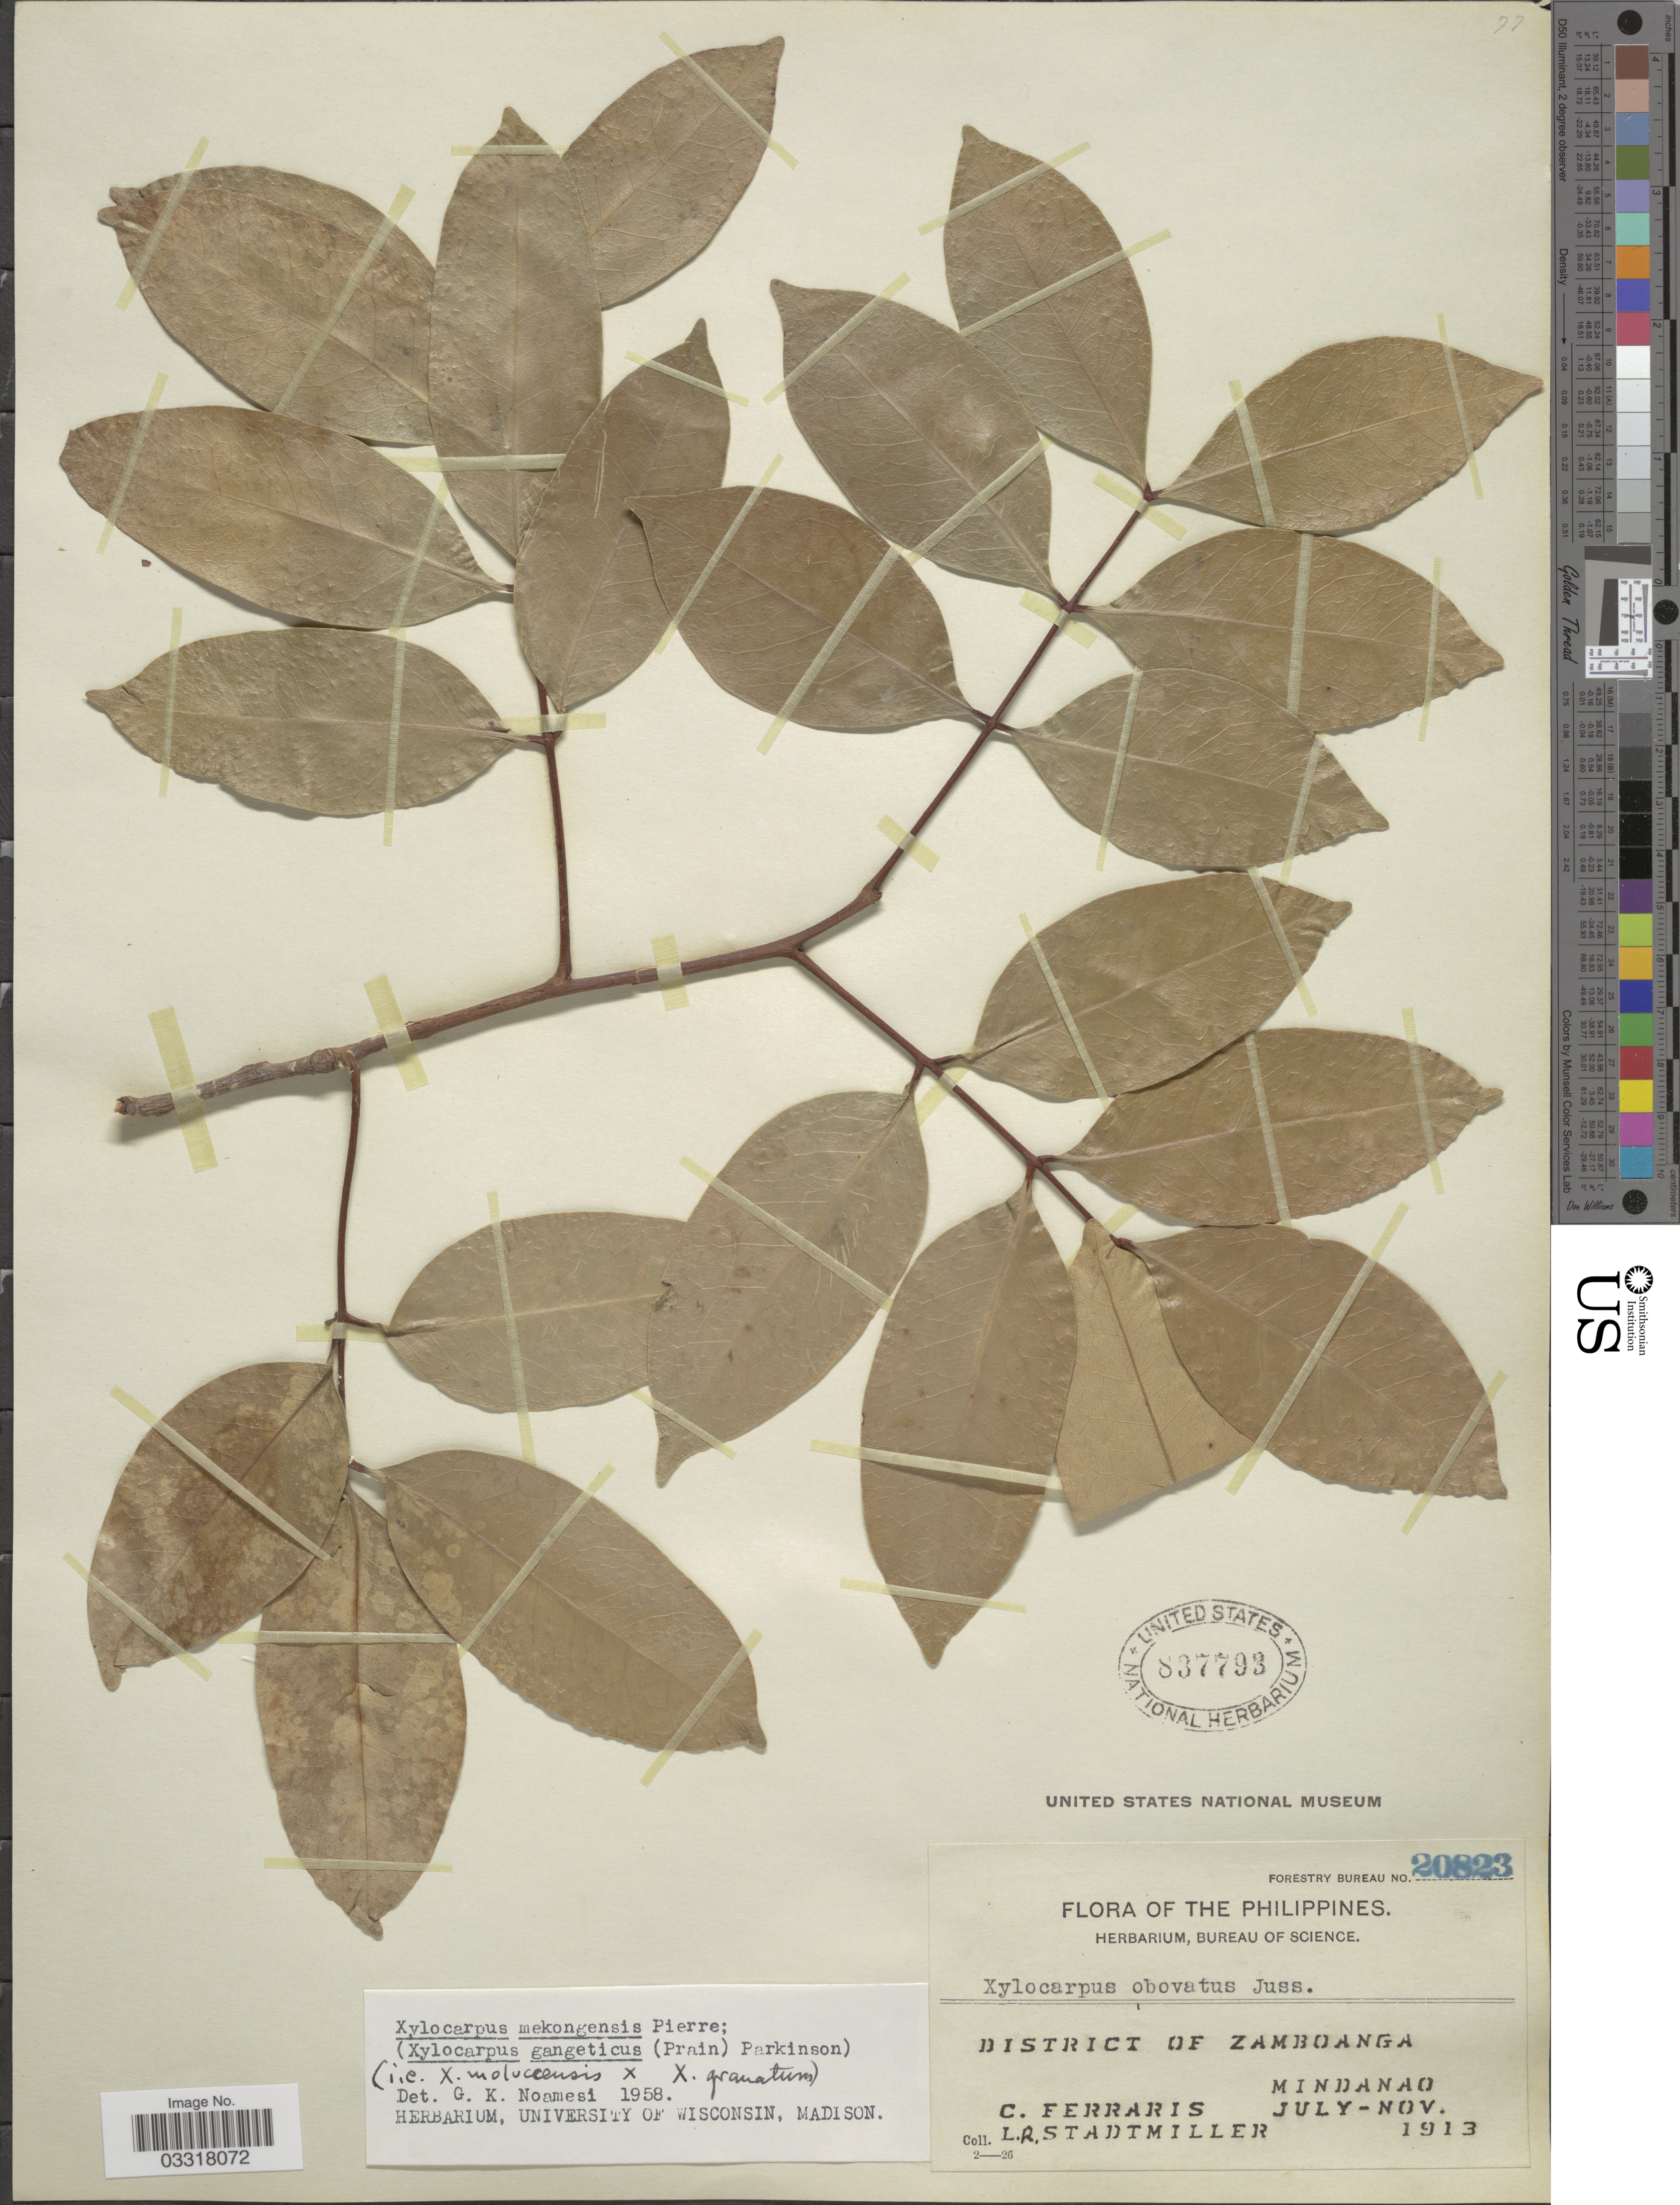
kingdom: Plantae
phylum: Tracheophyta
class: Magnoliopsida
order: Sapindales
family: Meliaceae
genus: Xylocarpus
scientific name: Xylocarpus mekongensis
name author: Pierre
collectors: L. Stadtmiller & C. Ferraris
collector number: Forestry Bureau 20823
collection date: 1913-07/1913-11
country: Philippines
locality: District of Zamboanga. Mindanao.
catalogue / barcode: US 837793